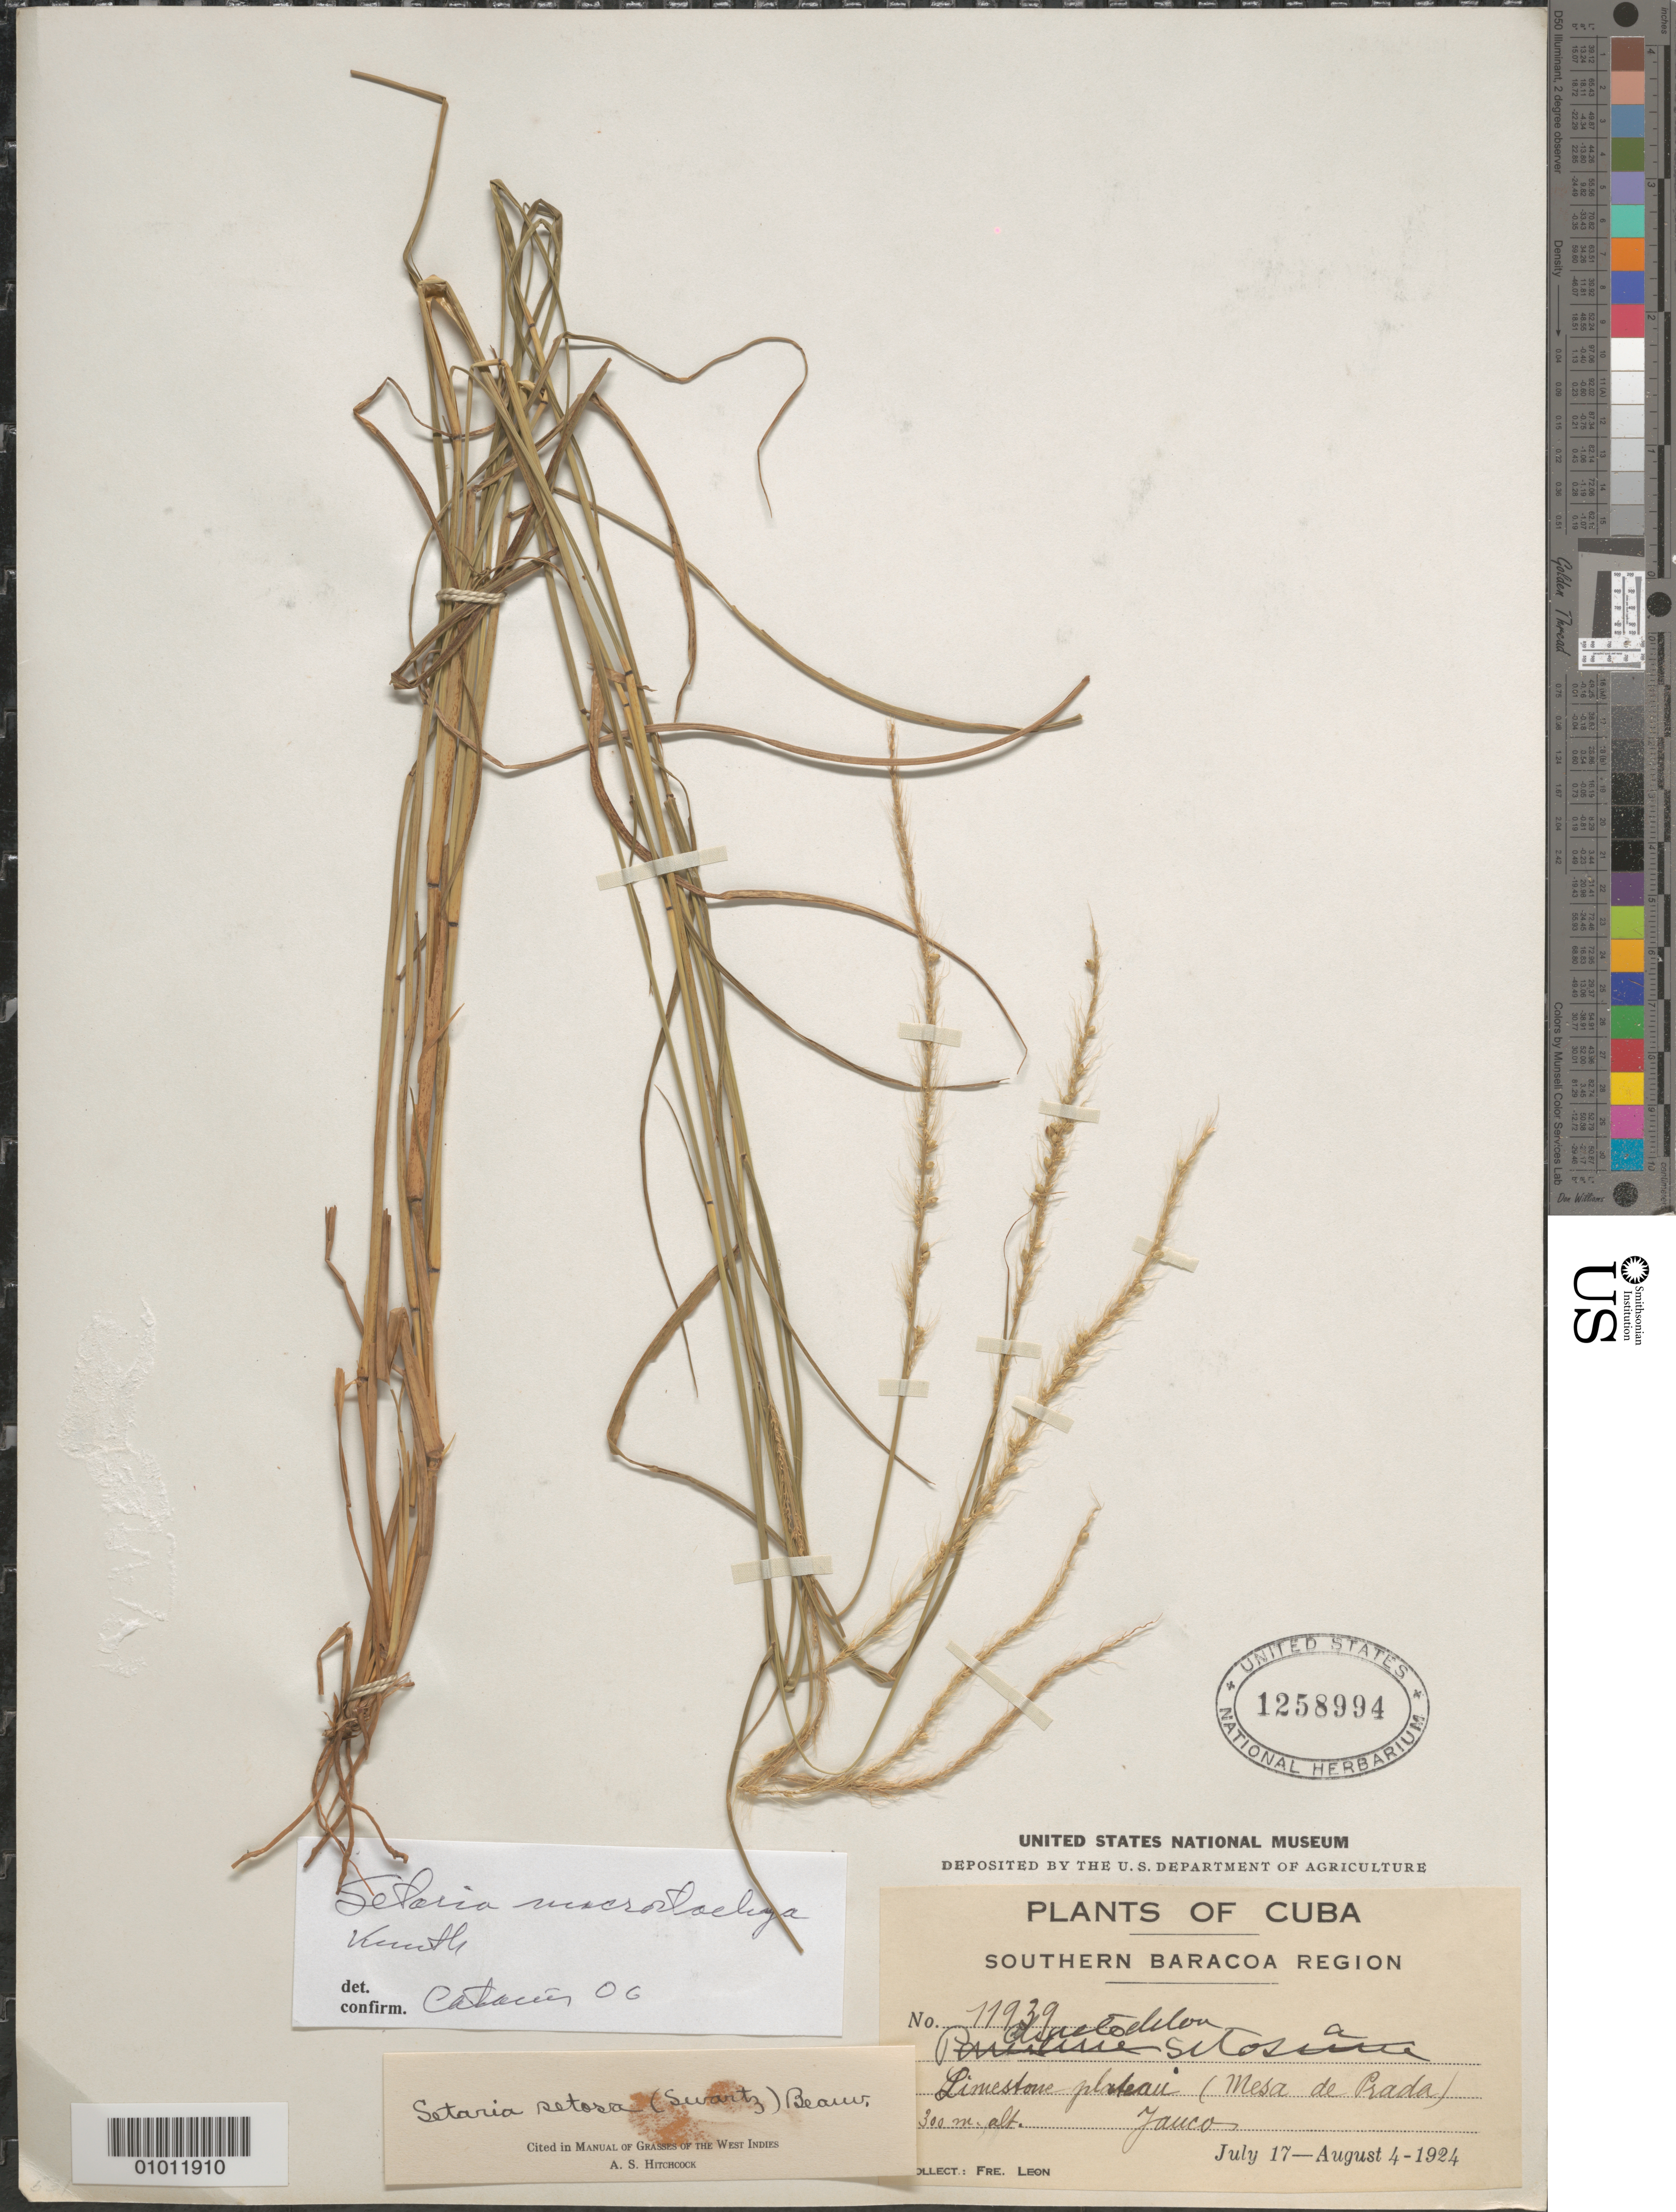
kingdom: Plantae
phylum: Tracheophyta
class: Liliopsida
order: Poales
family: Poaceae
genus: Setaria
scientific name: Setaria macrostachya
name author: Kunth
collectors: Bro. León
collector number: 11939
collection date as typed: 17 Jul 1924 to 04 Aug 1924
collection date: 1924-07-17/1924-08-04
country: Cuba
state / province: Santiago de Cuba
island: Cuba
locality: Jauco, Mesa de Prada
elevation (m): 300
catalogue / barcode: US 1258994